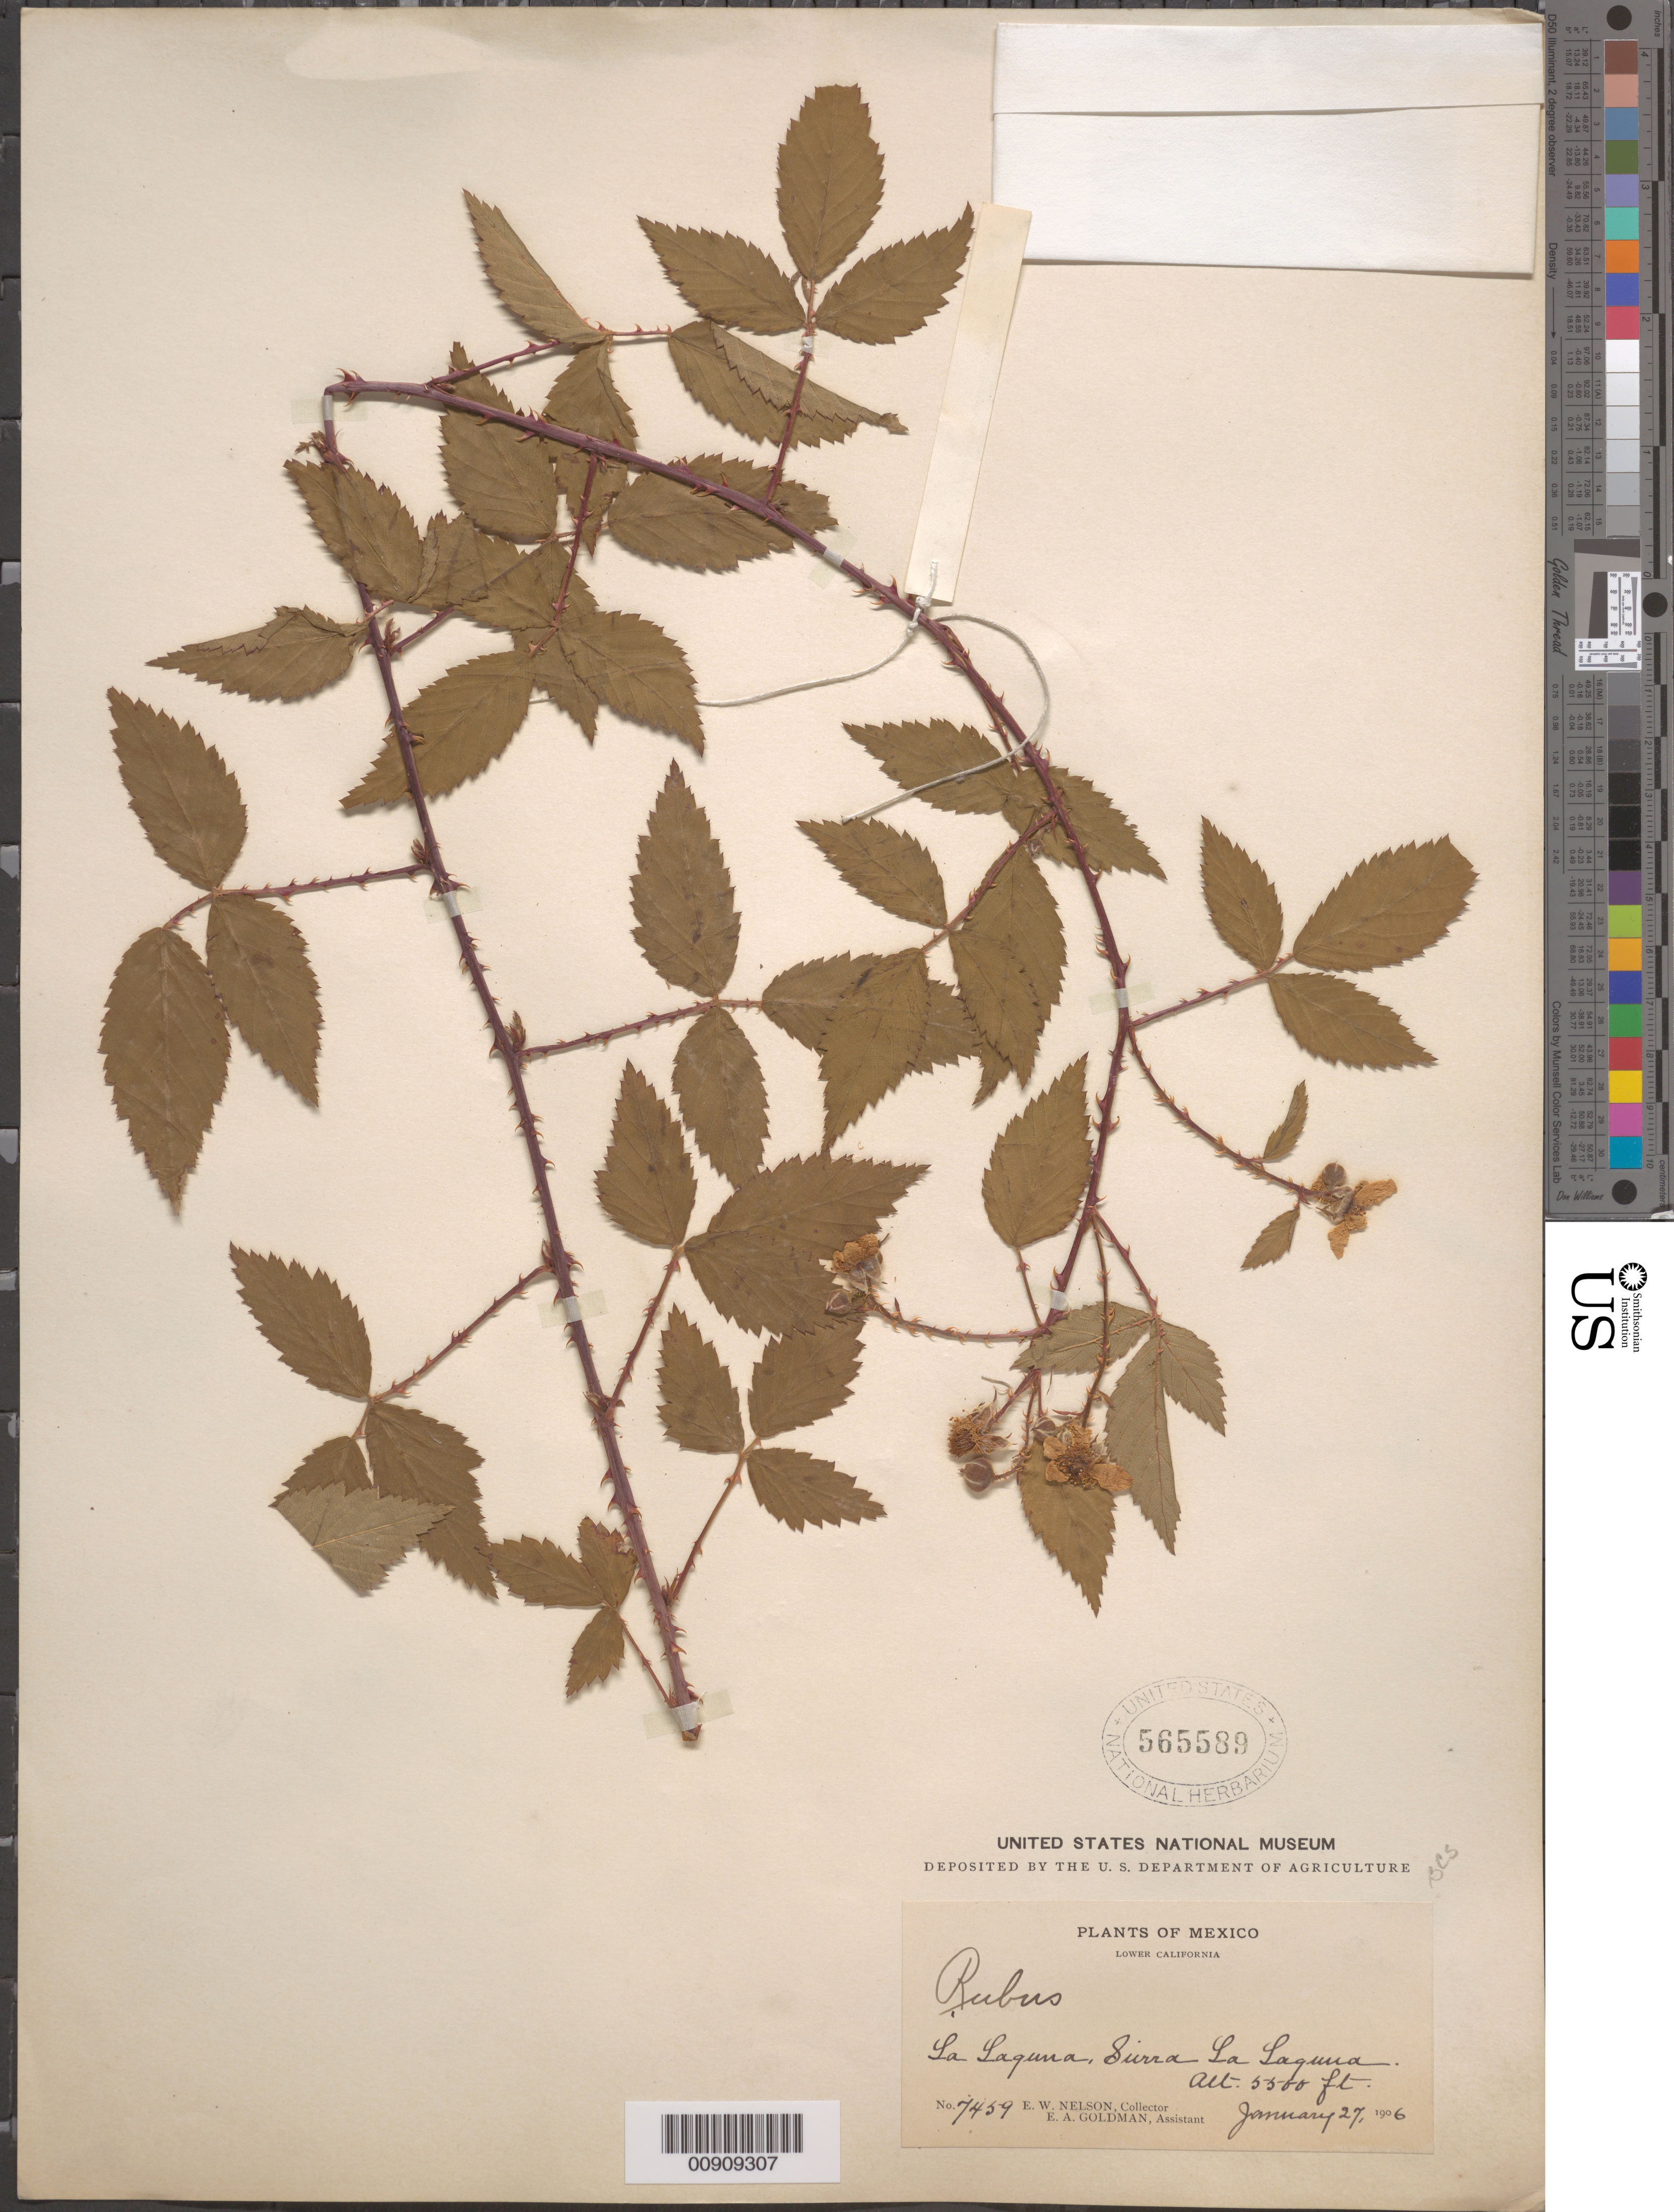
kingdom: Plantae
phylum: Tracheophyta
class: Magnoliopsida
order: Rosales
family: Rosaceae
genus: Rubus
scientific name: Rubus sp.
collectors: E. W. Nelson & E. A. Goldman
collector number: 7459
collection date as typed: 27 Jan 1906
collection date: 1906-01-27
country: Mexico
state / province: Baja California Sur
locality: La Laguna, Sierra La Laguna, Lower California.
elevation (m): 1676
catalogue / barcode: US 565589